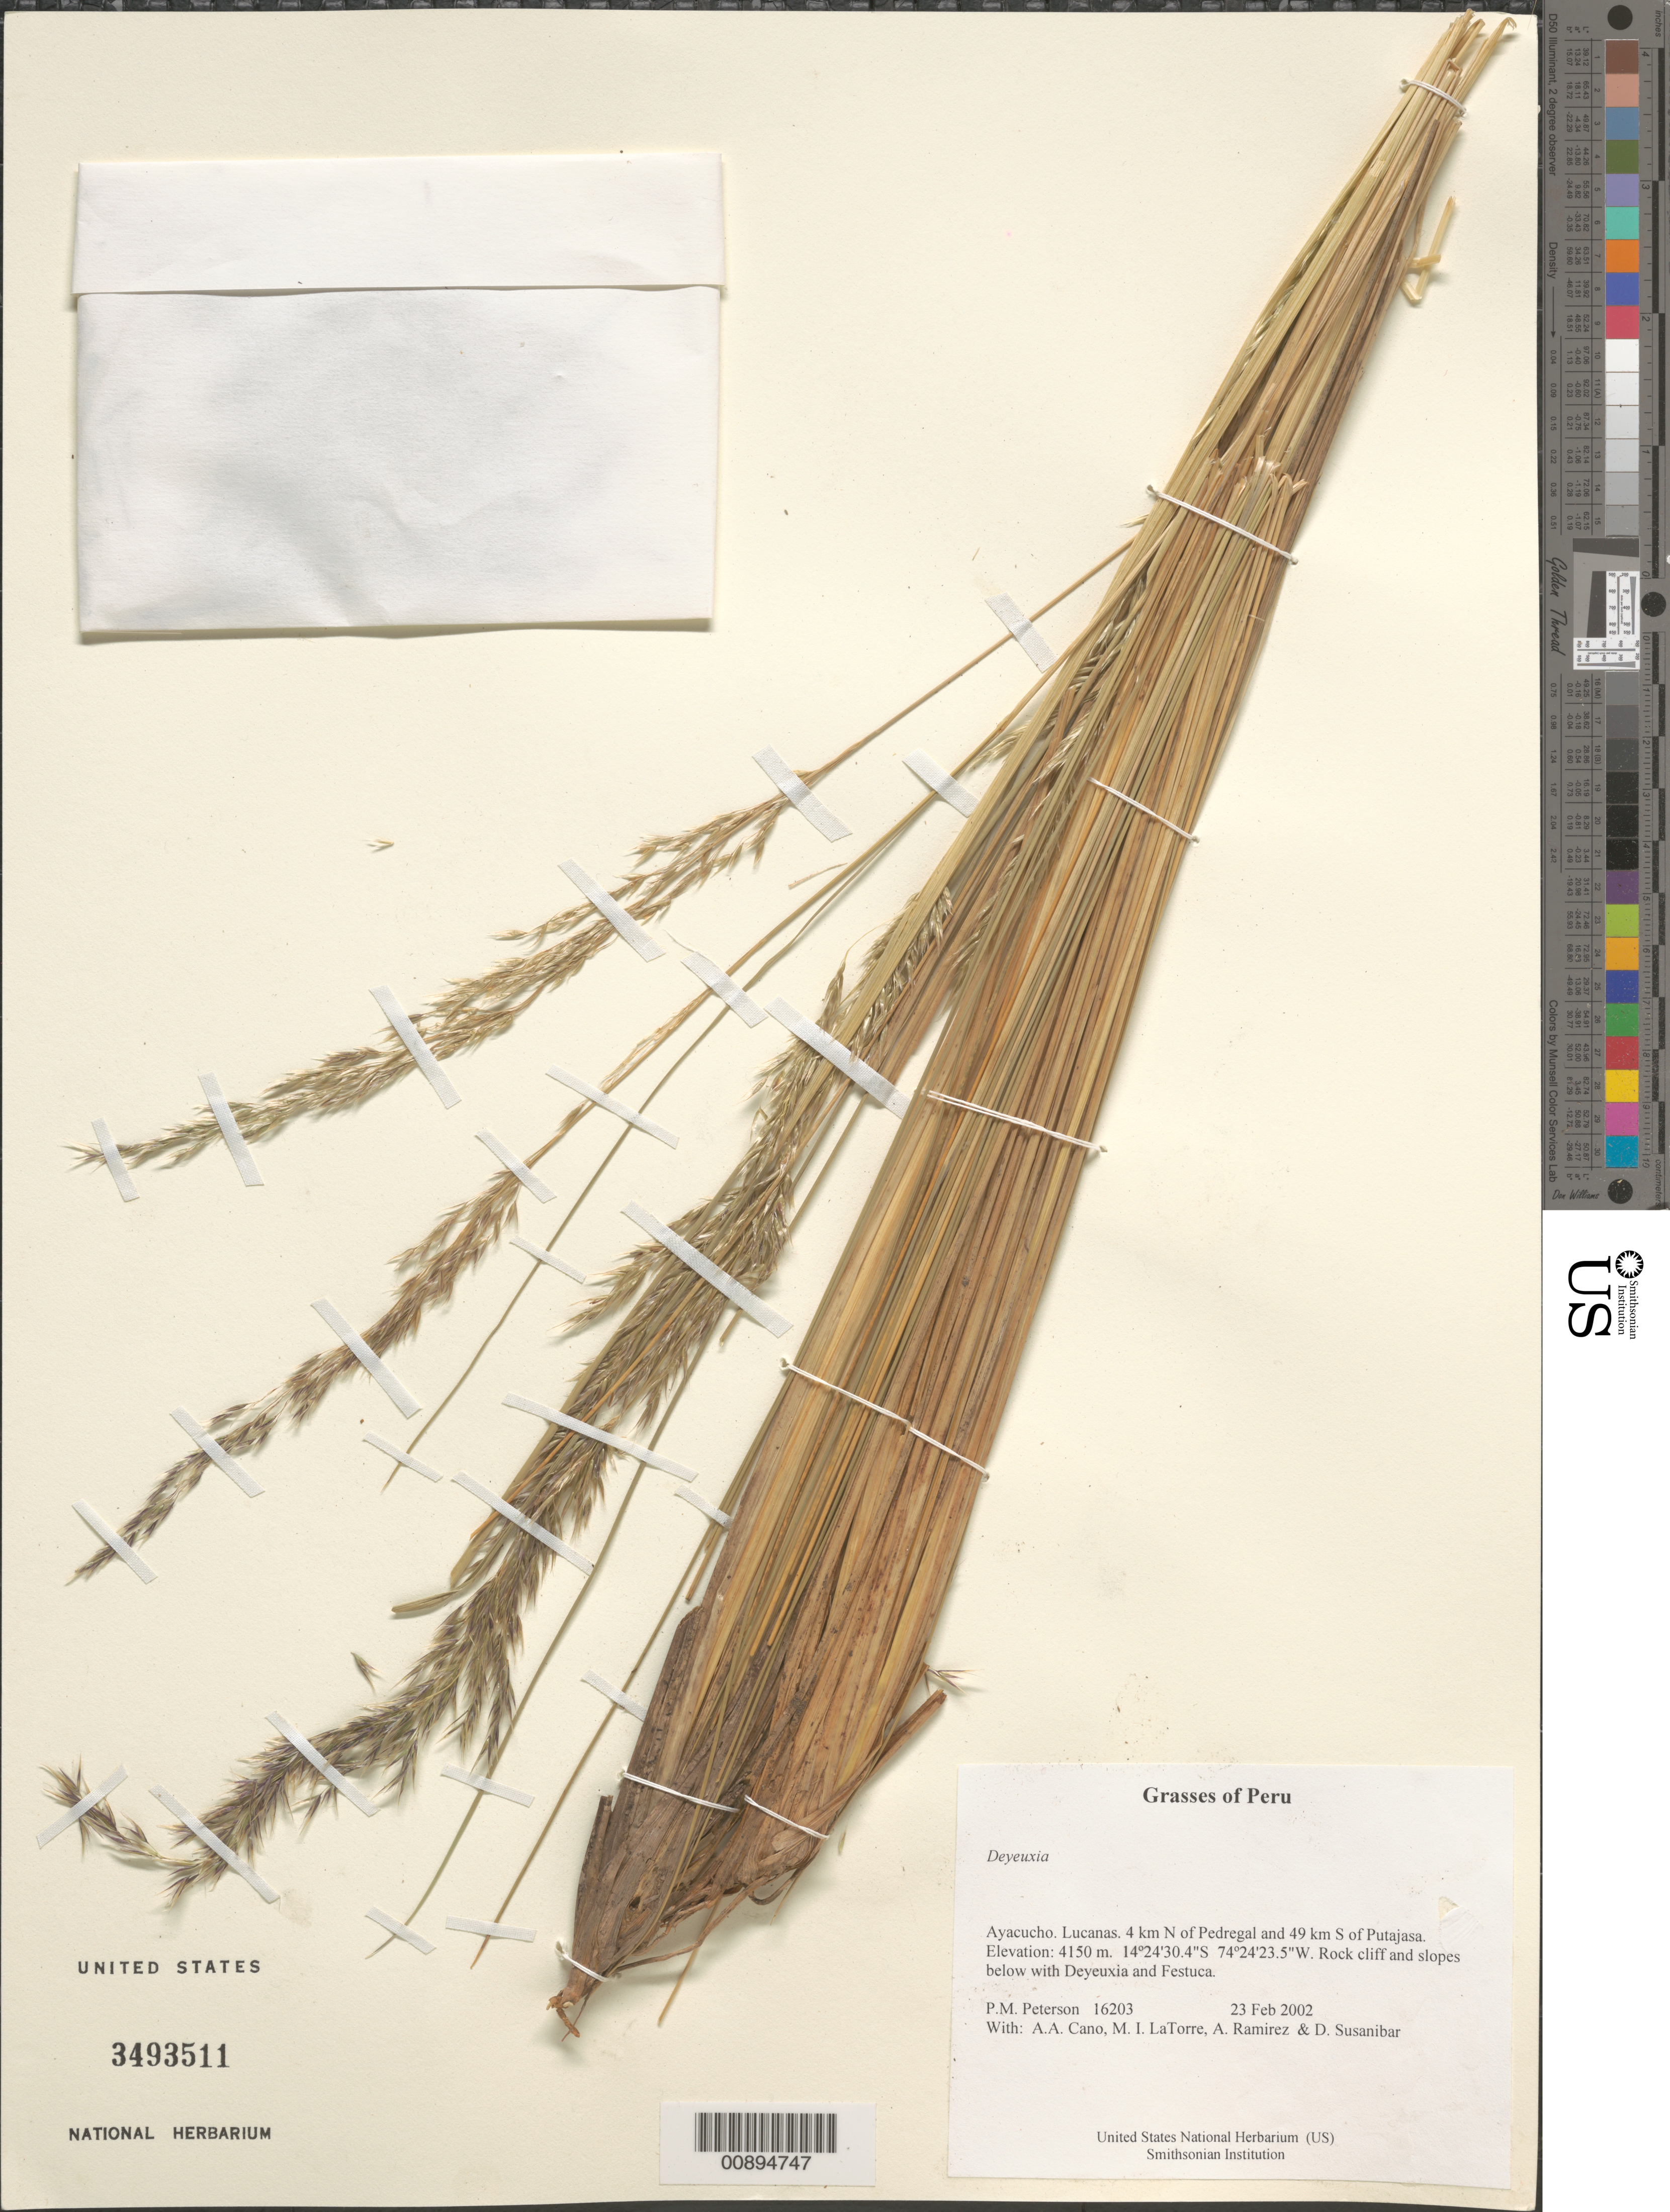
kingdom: Plantae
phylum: Tracheophyta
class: Liliopsida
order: Poales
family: Poaceae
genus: Calamagrostis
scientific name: Calamagrostis sp.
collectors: P. M. Peterson, A. Cano, M. I. La Torre, A. Ramírez & D. Susanibar Cruz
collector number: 16203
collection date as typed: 23 Feb 2002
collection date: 2002-02-23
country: Peru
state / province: Ayacucho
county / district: Lucanas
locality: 4 km N of Pedregal and 49 km S of Putajasa.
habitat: Rock cliff and slopes below with Deyeuxia and Festuca.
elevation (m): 4150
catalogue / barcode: US 3493511